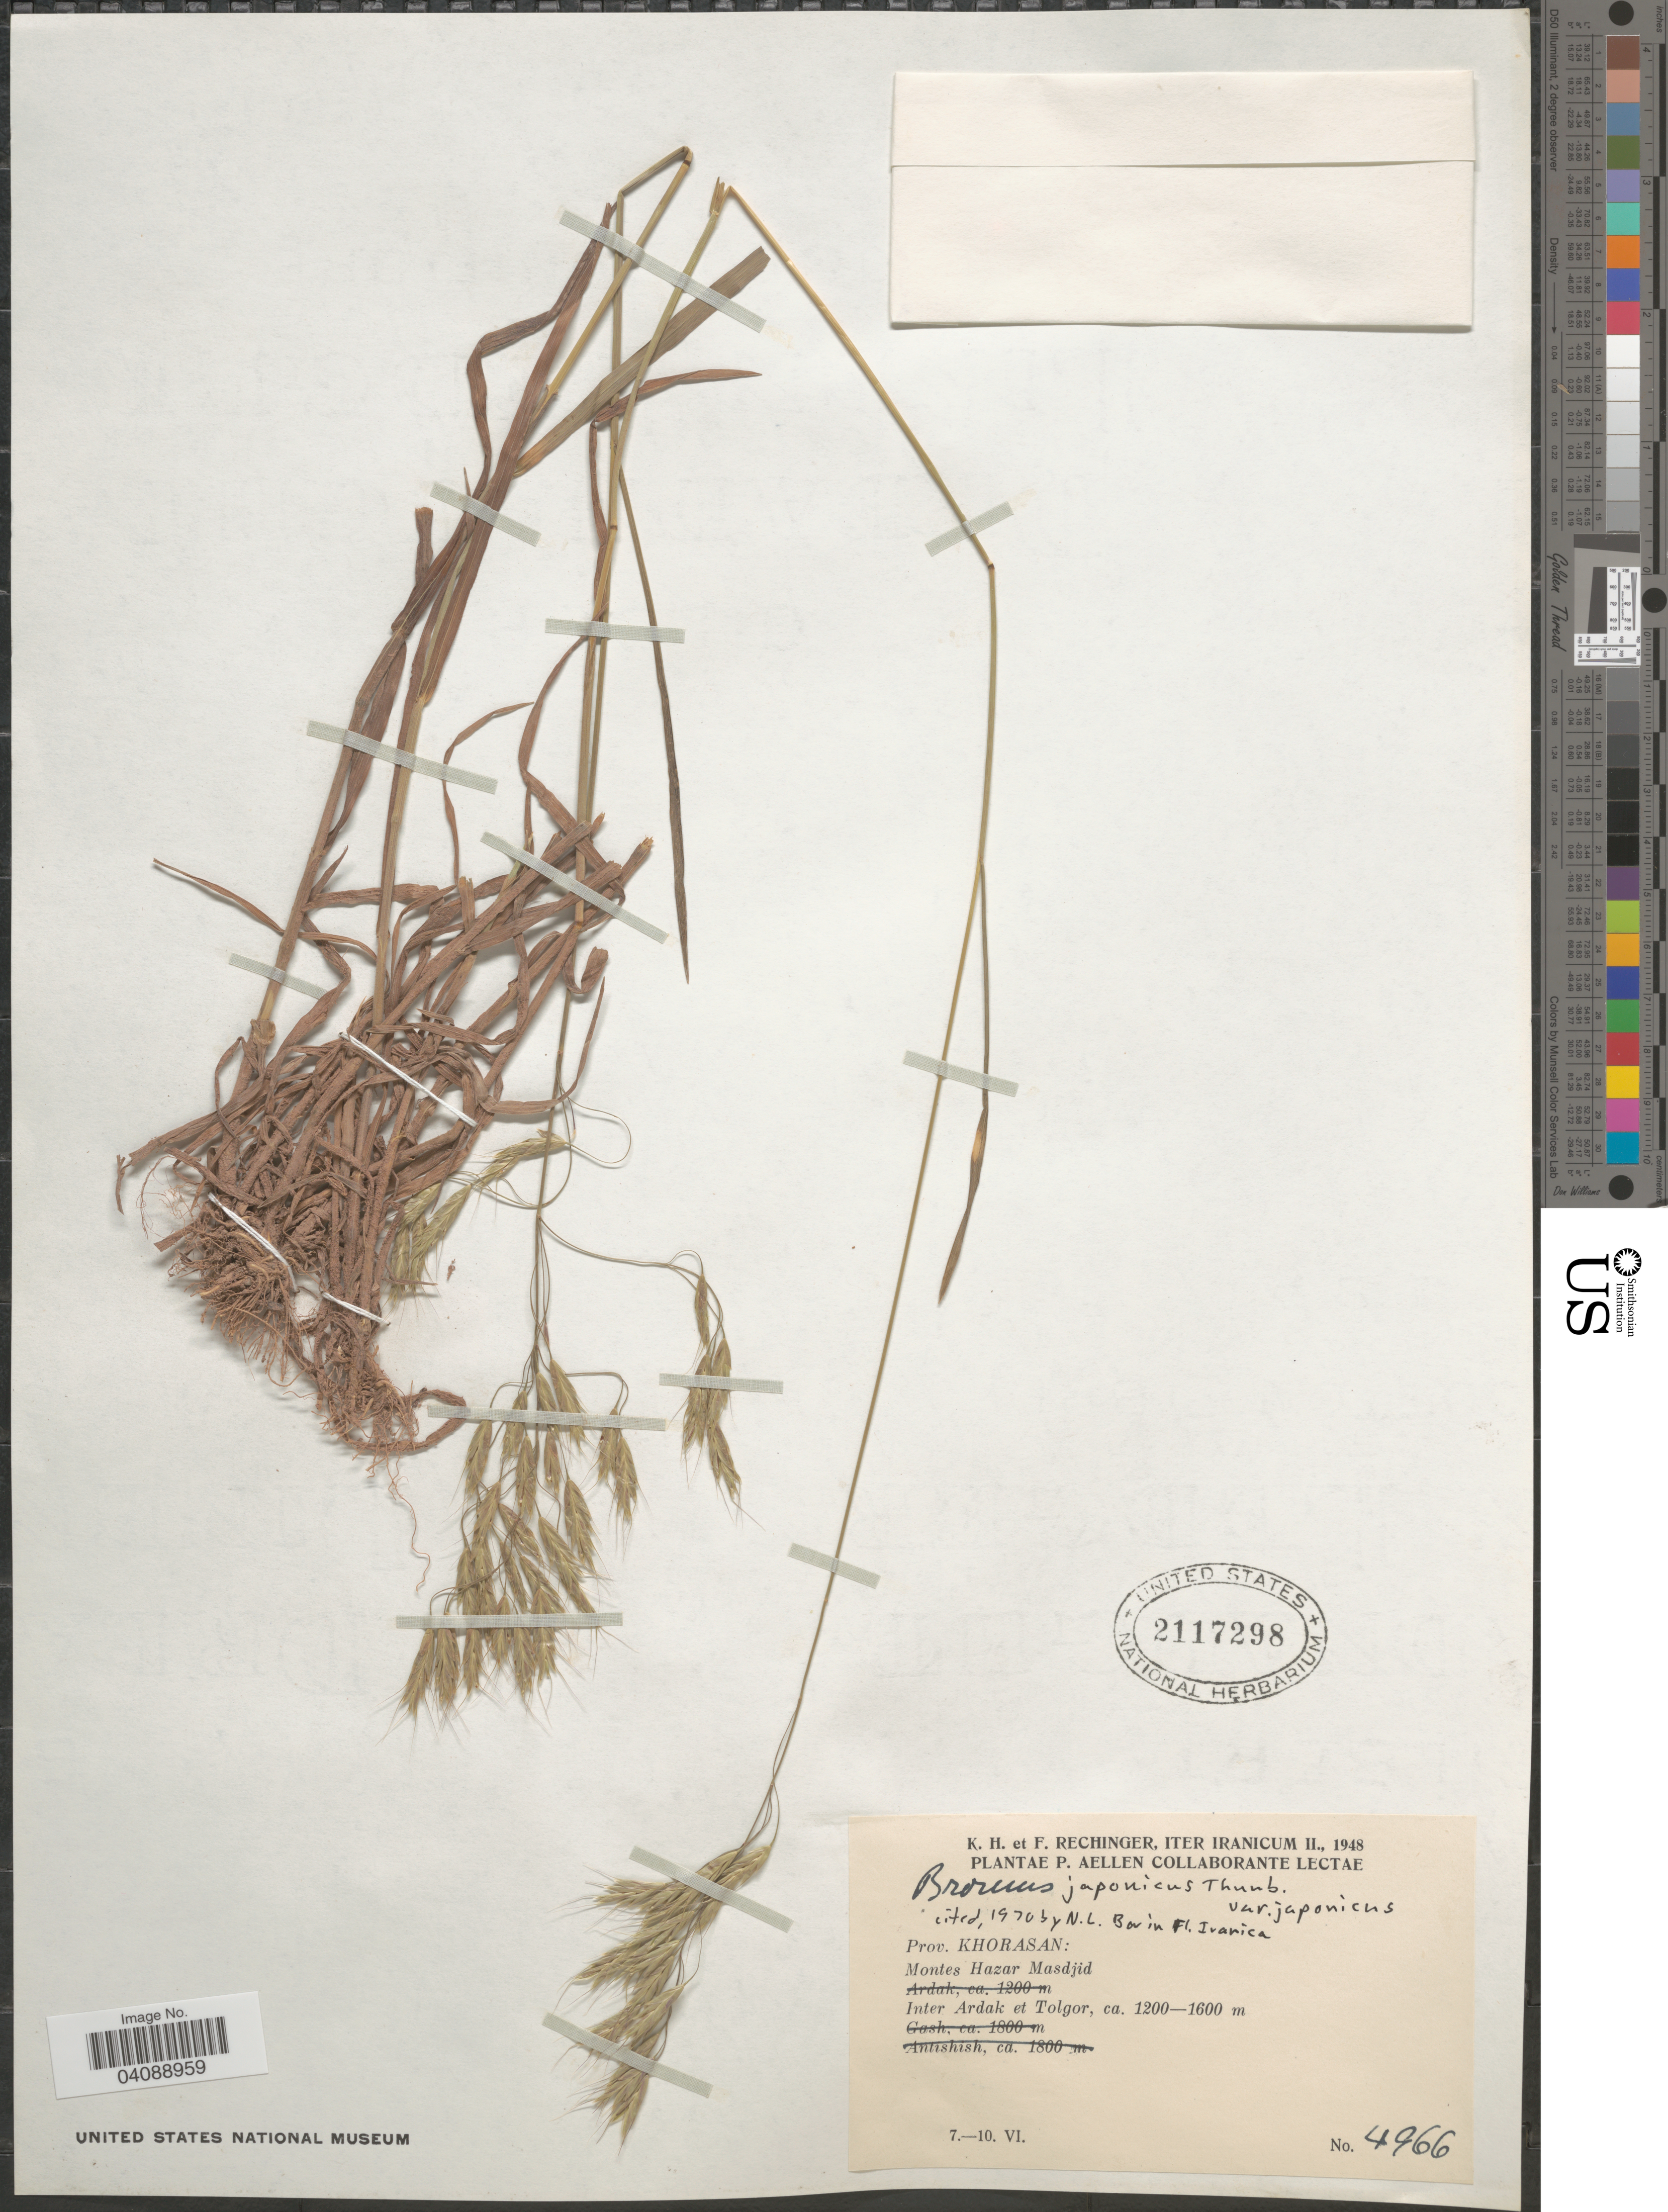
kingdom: Plantae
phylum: Tracheophyta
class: Liliopsida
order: Poales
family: Poaceae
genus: Bromus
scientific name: Bromus japonicus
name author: Houtt.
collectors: K. H. Rechinger & F. Rechinger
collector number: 4966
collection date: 1948-06-07/1948-06-10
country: Iran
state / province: Khorasan [obsolete]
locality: Iter Iranicum II., 1948. Prov. Khorasan: Montes Hazar Masdjid. Inter Ardak et Tolgor.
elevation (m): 1200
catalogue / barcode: US 2117298